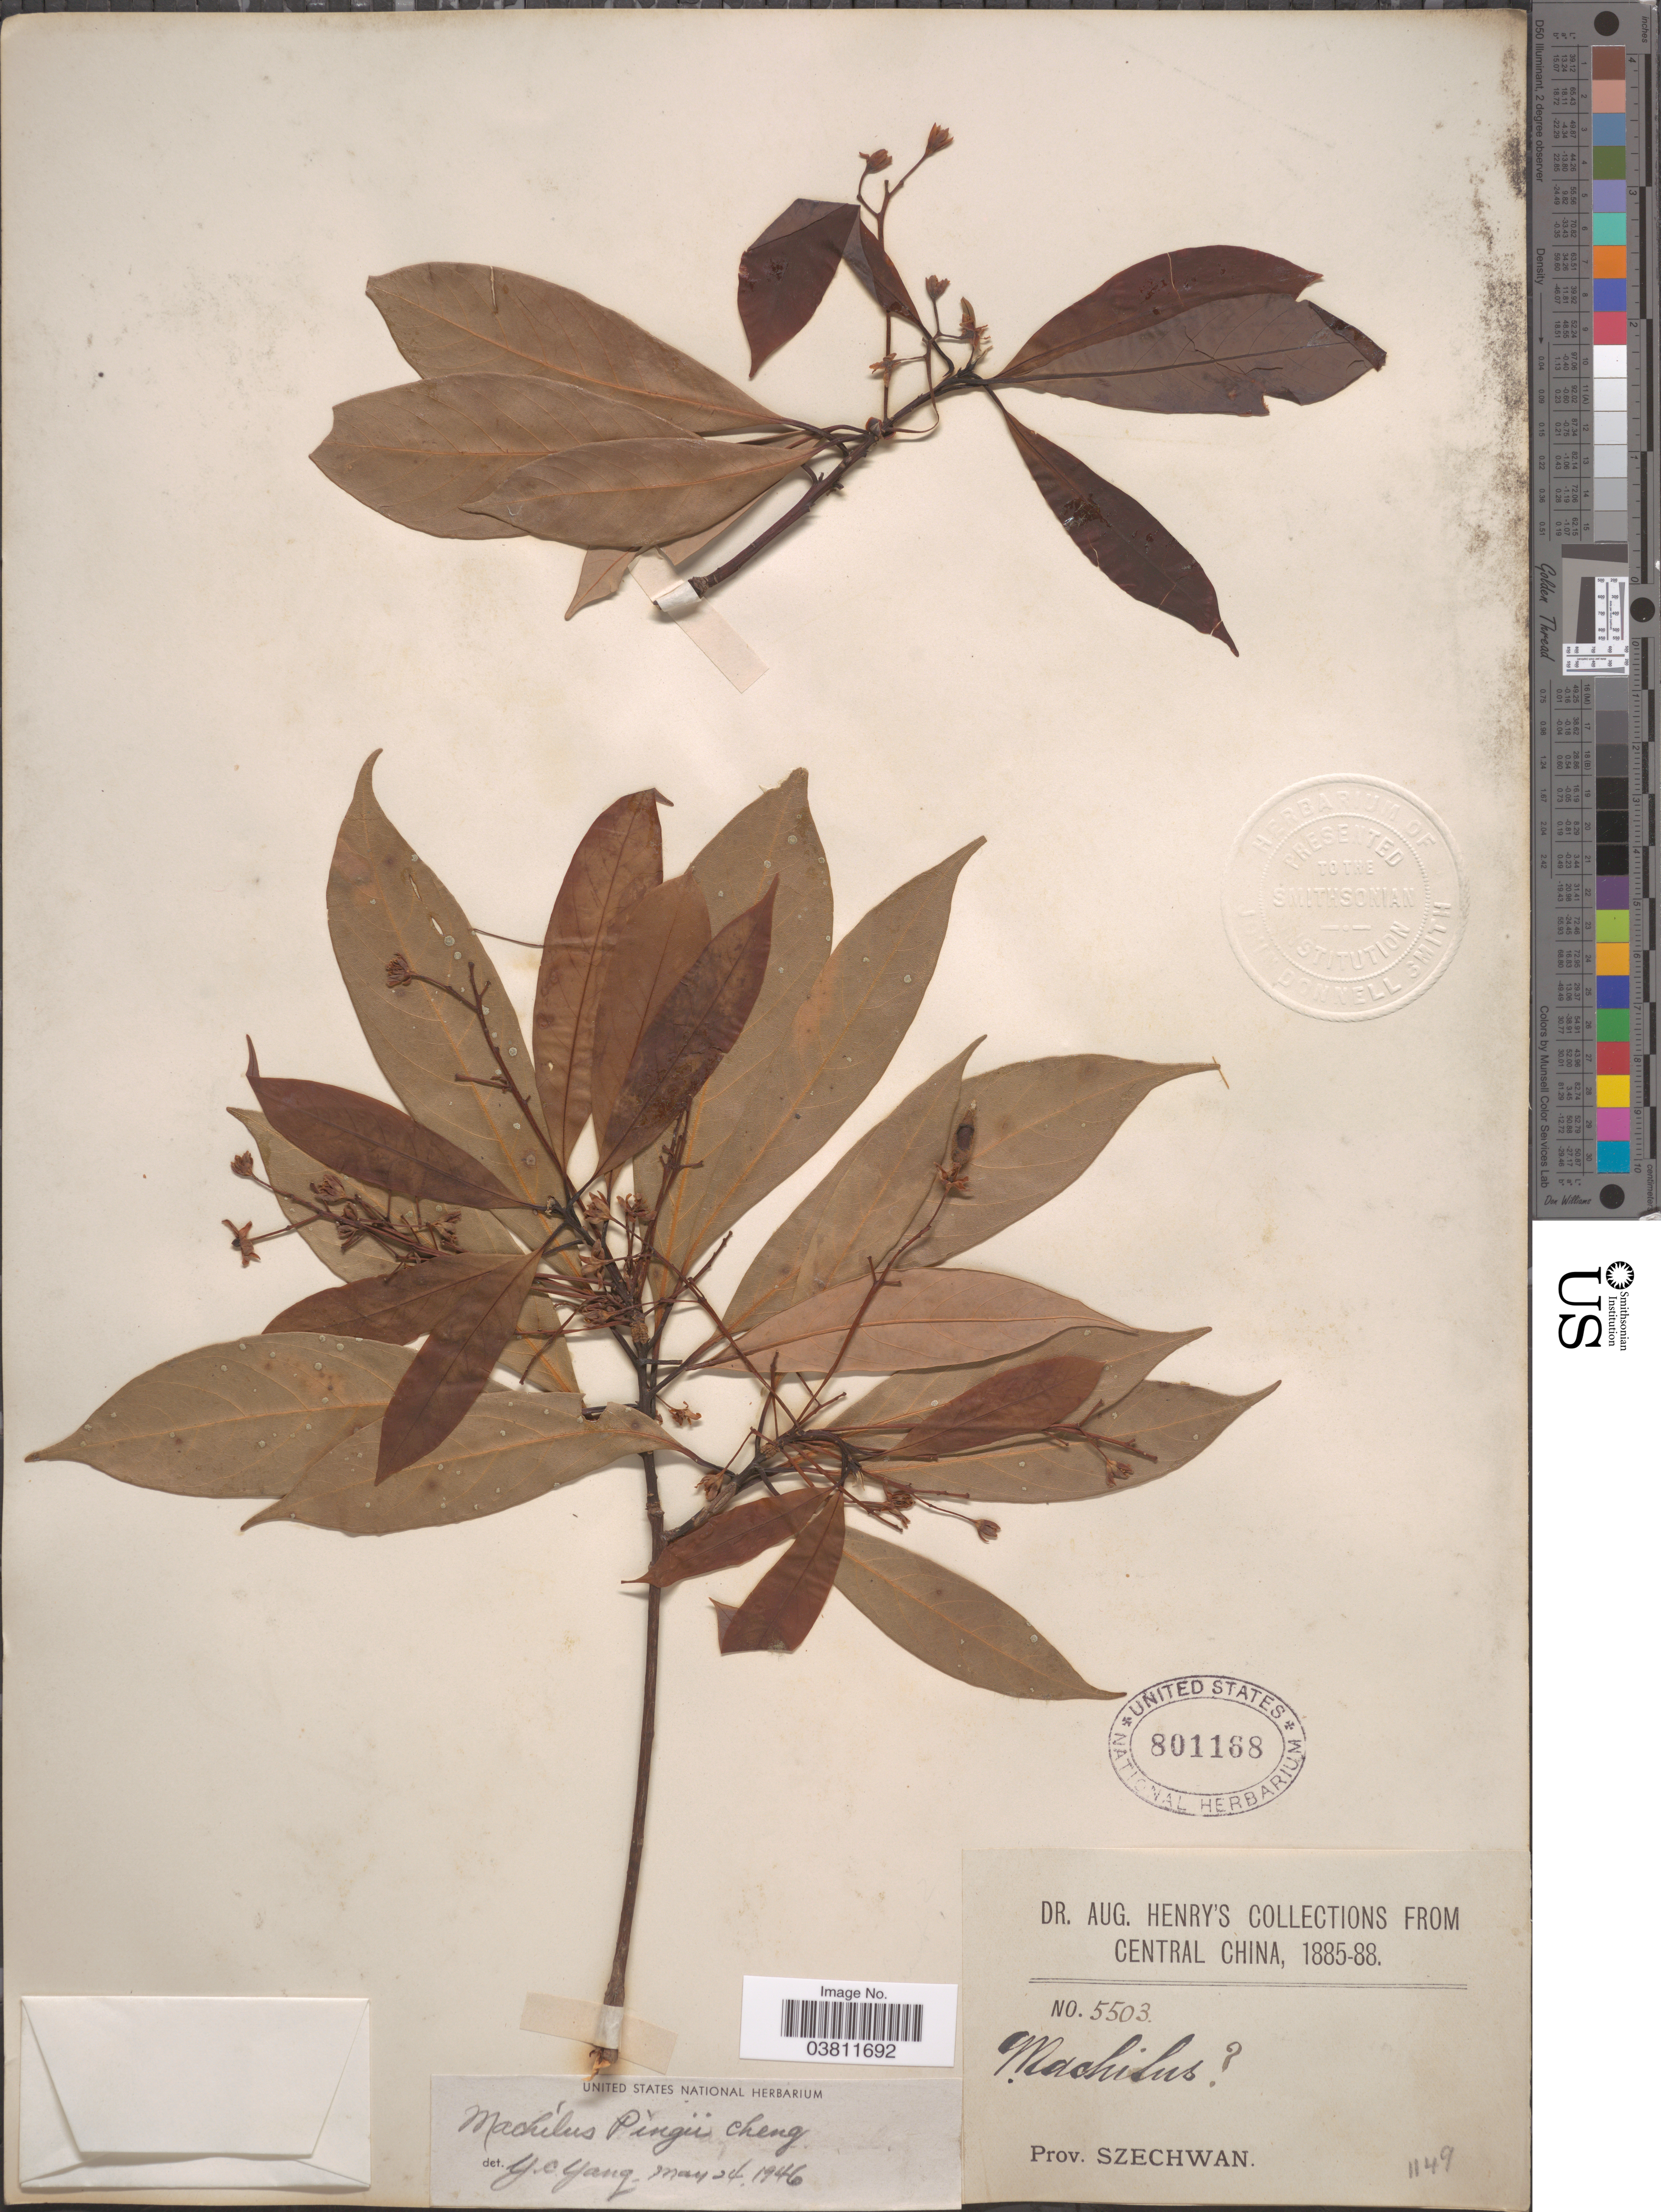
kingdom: Plantae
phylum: Tracheophyta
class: Magnoliopsida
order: Laurales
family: Lauraceae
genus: Machilus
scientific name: Machilus pingii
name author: W.C. Cheng ex Y.C. Yang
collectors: A. Henry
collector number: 5503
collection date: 1885/1888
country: China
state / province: Sichuan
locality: Central China. Prov. Szechwan.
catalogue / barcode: US 801168